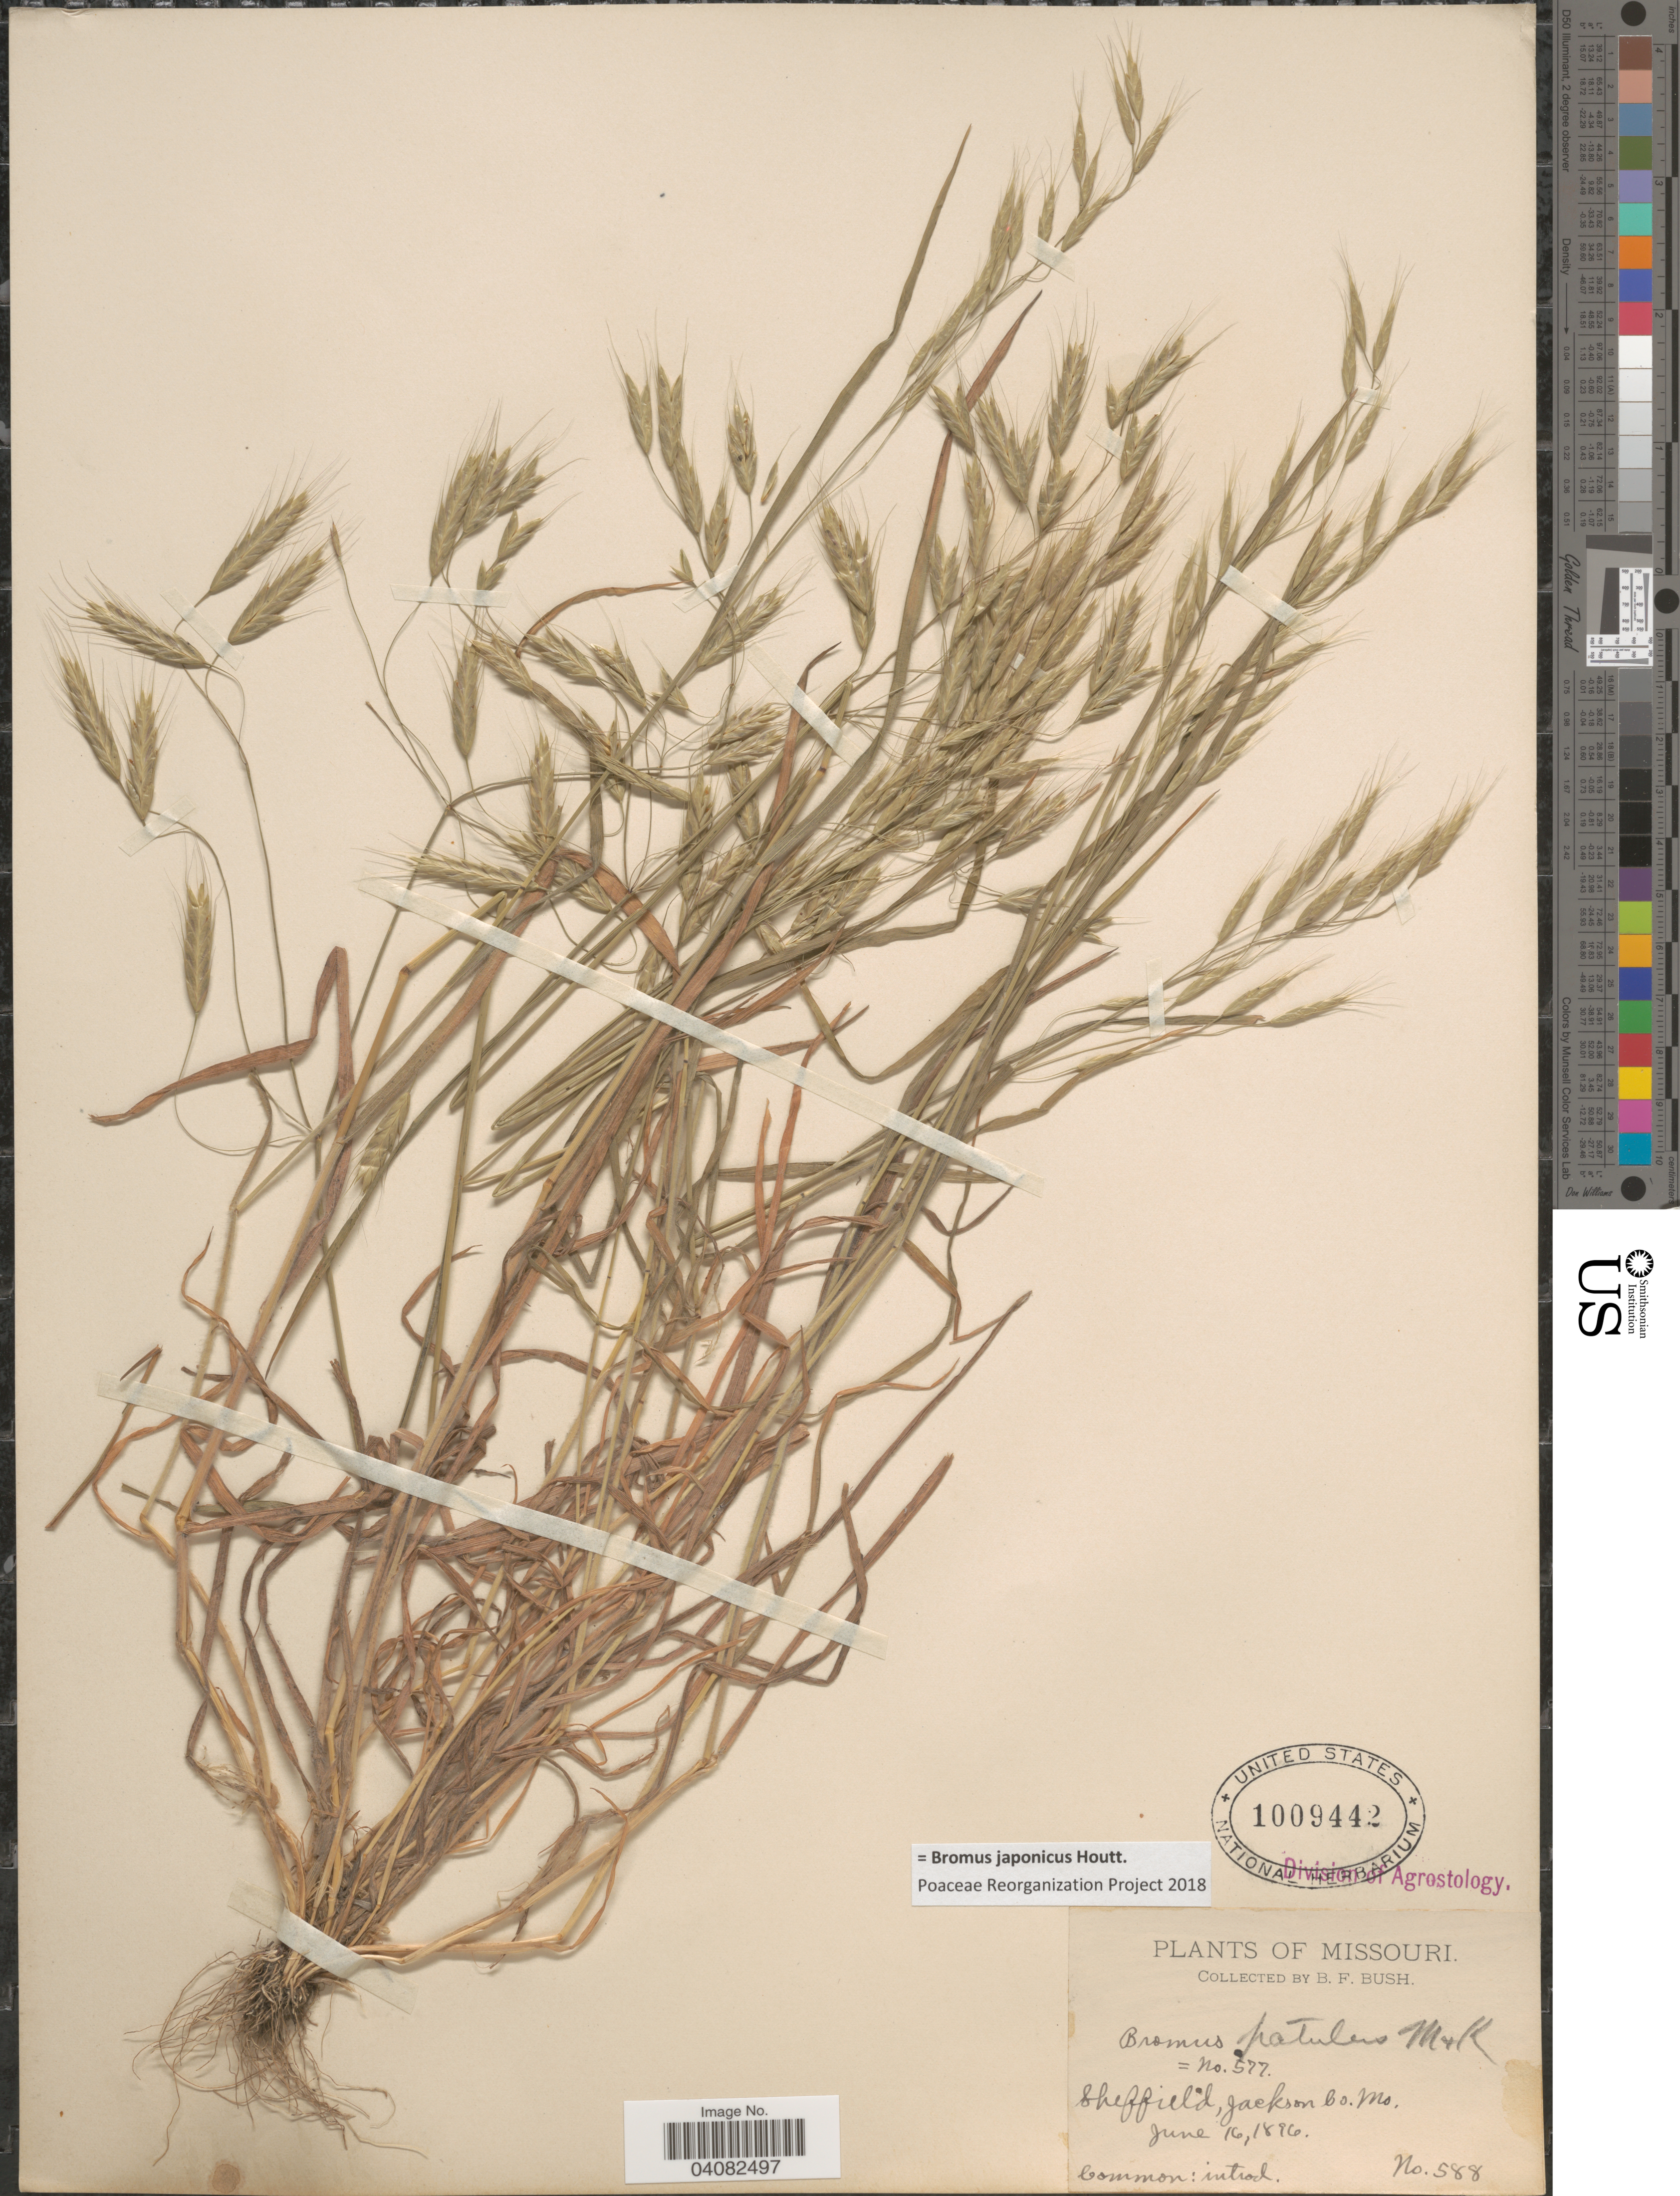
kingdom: Plantae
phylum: Tracheophyta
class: Liliopsida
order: Poales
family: Poaceae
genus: Bromus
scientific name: Bromus intermedius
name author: Gussone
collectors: B. F. Bush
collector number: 588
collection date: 1896-06-16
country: United States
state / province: Missouri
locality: Sheffield, Jackson Co.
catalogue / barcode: US 1009442